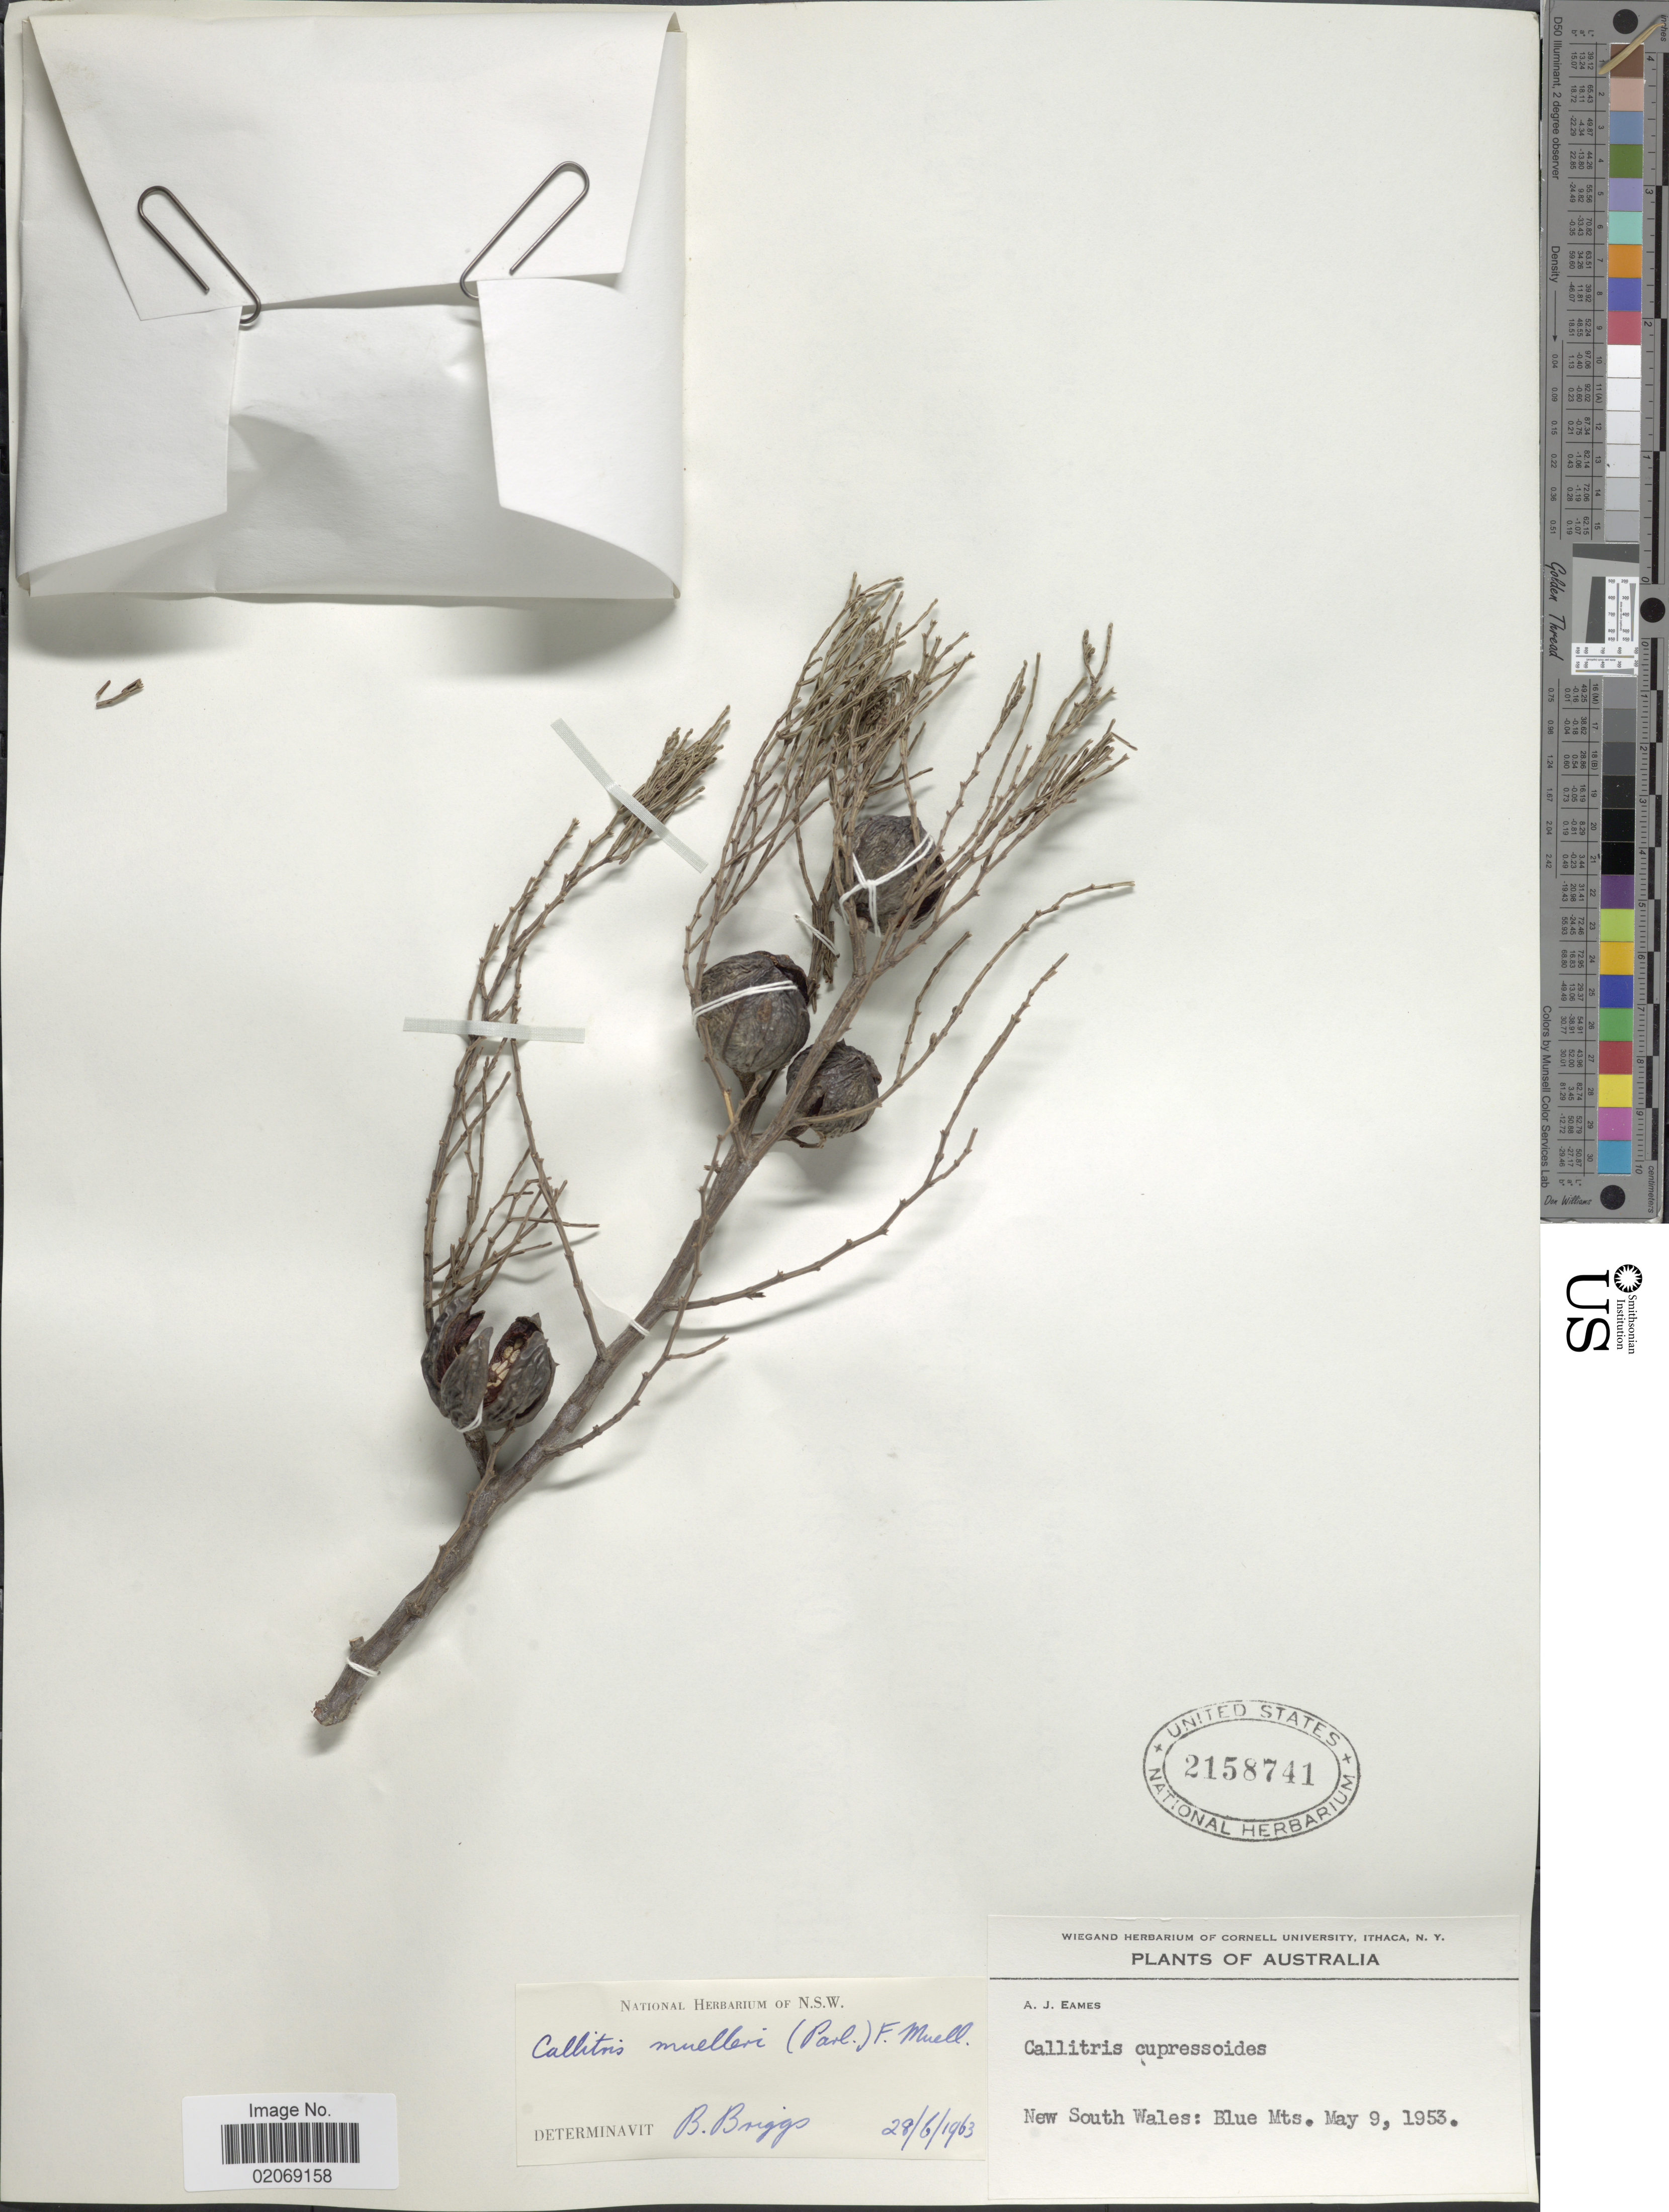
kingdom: Plantae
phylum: Tracheophyta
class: Pinopsida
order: Pinales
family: Cupressaceae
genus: Callitris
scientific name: Callitris muelleri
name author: Benth. & Hook. f. ex F. Muell.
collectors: A. J. Eames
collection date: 1953-05-09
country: Australia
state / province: New South Wales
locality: Blue Mts.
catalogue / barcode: US 2158741